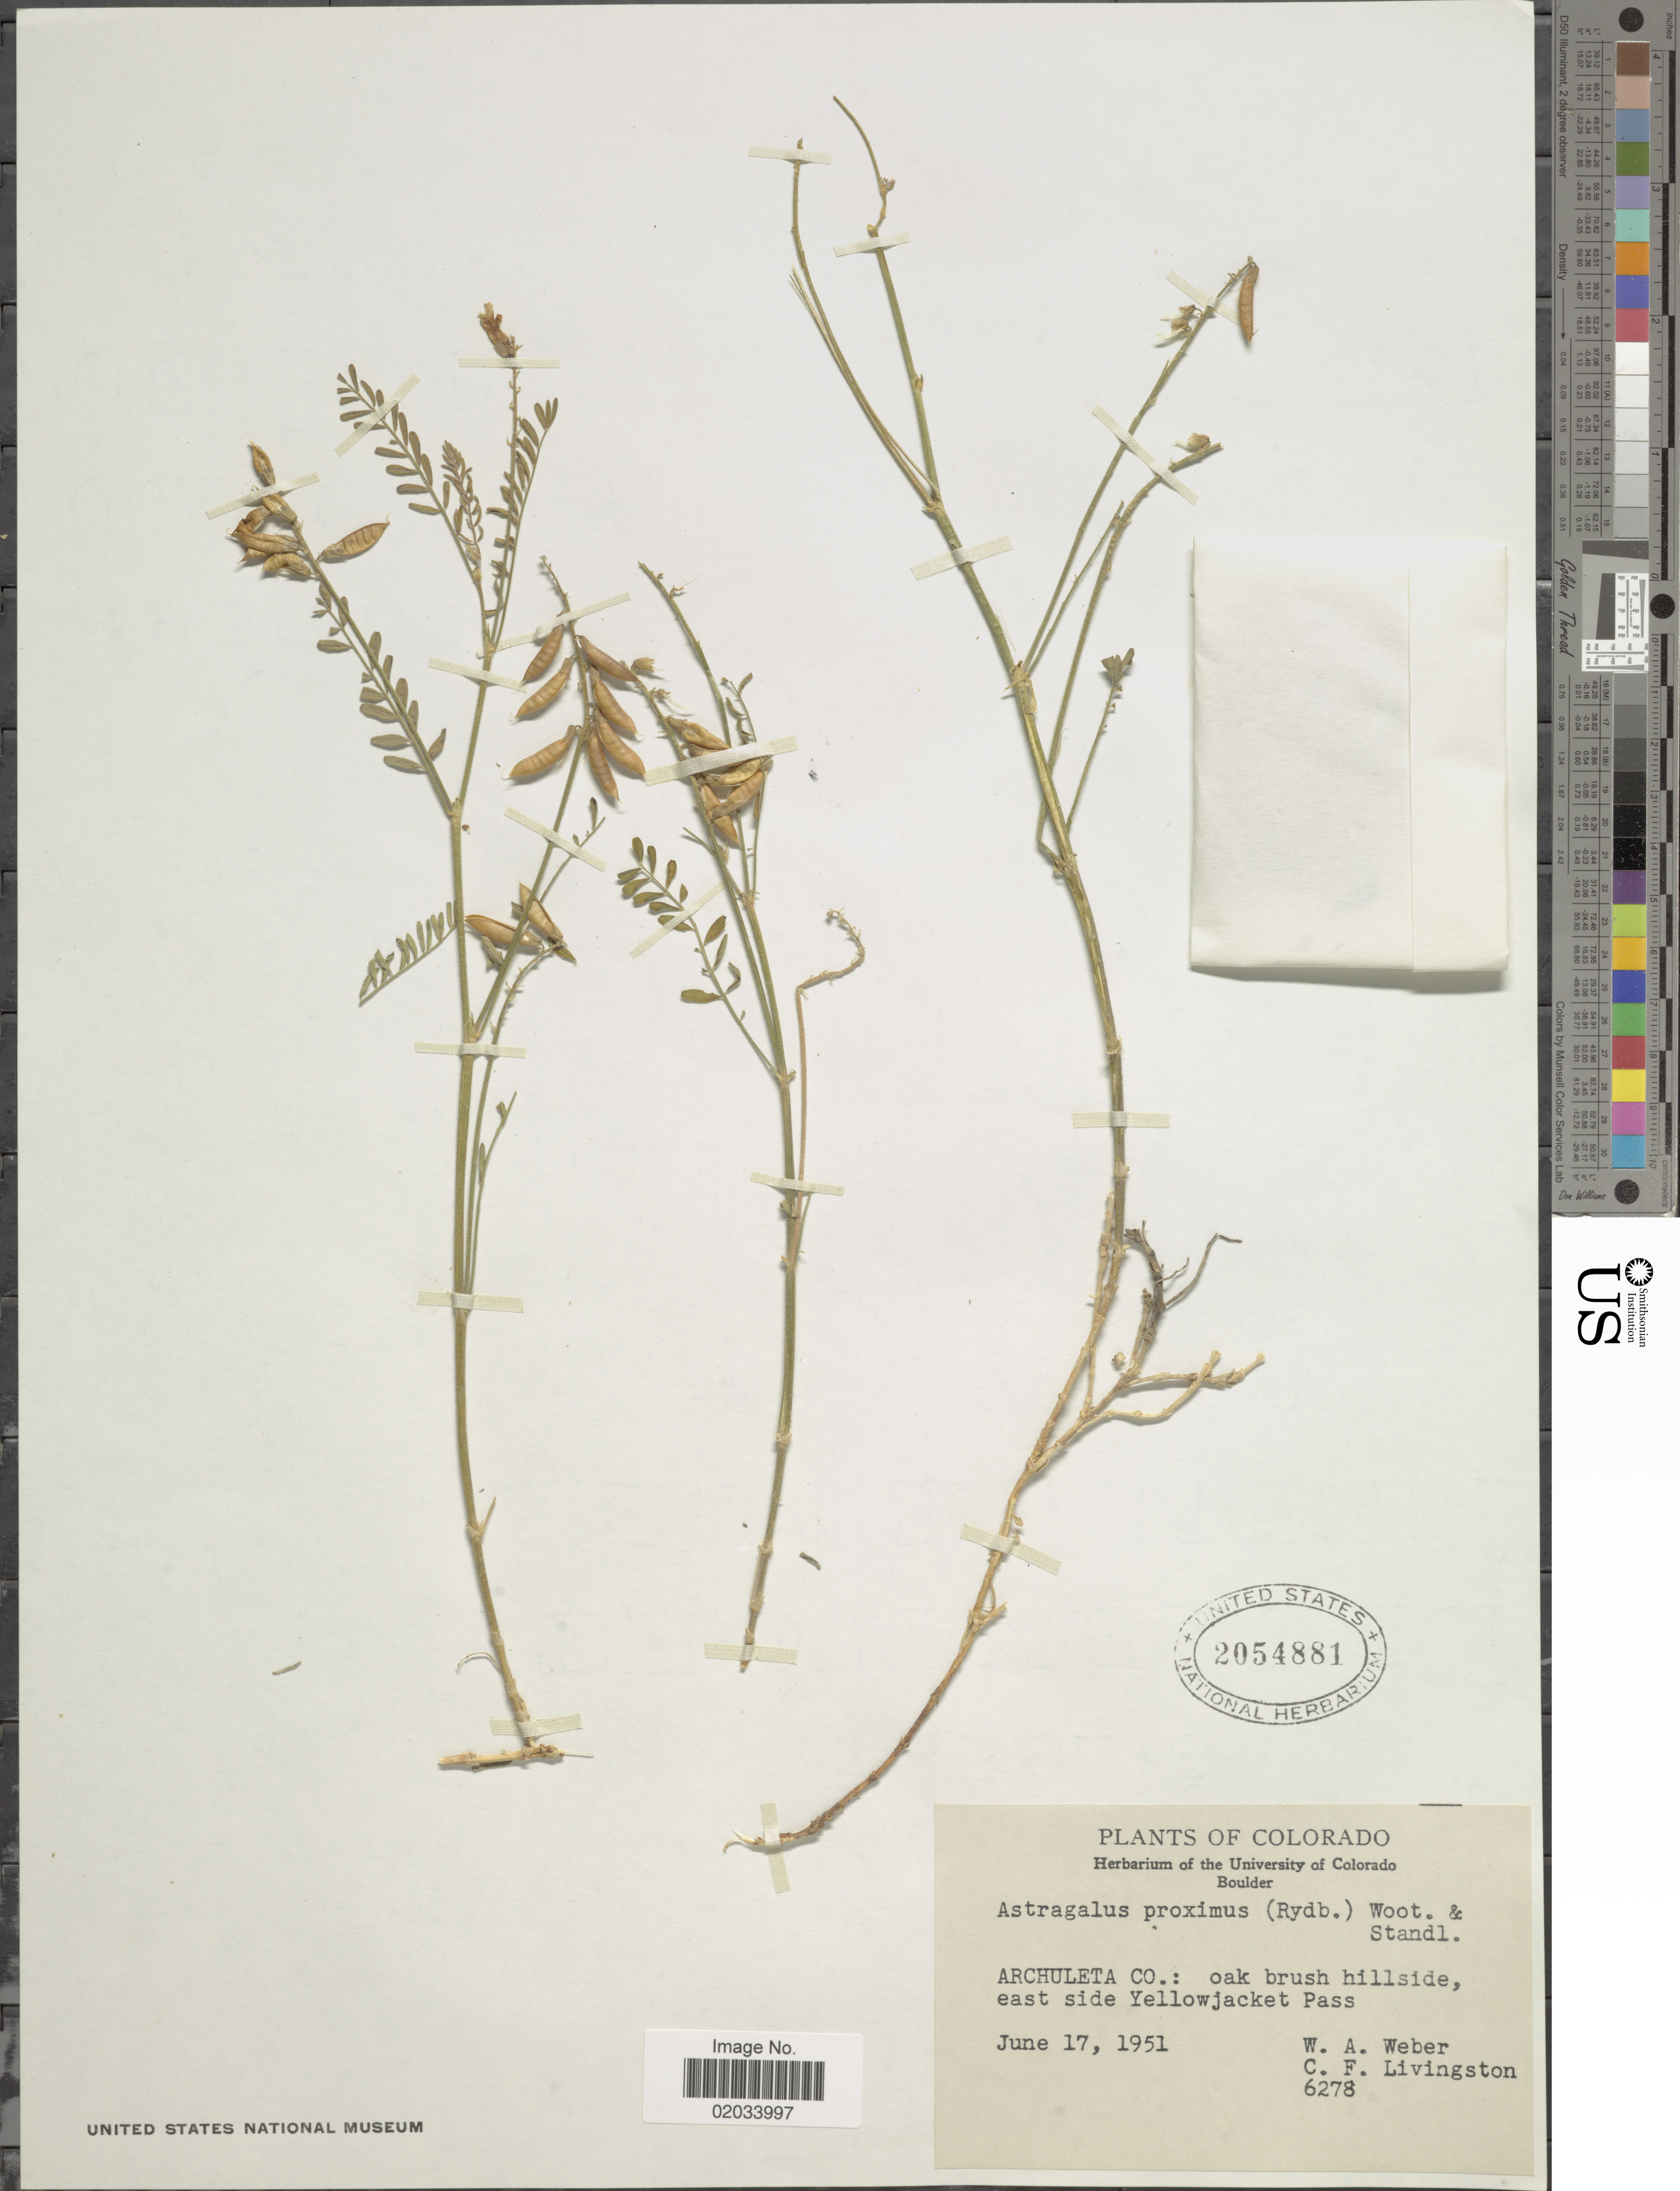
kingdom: Plantae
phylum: Tracheophyta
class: Magnoliopsida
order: Fabales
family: Fabaceae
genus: Astragalus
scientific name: Astragalus proximus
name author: (Rydb.) Wooton & Standl.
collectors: W. A. Weber & C. Livingston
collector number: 6278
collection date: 1951-06-17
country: United States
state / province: Colorado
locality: Archuleta Co.: oak brush hillside, east side Yellowjacket Pass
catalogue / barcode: US 2054881